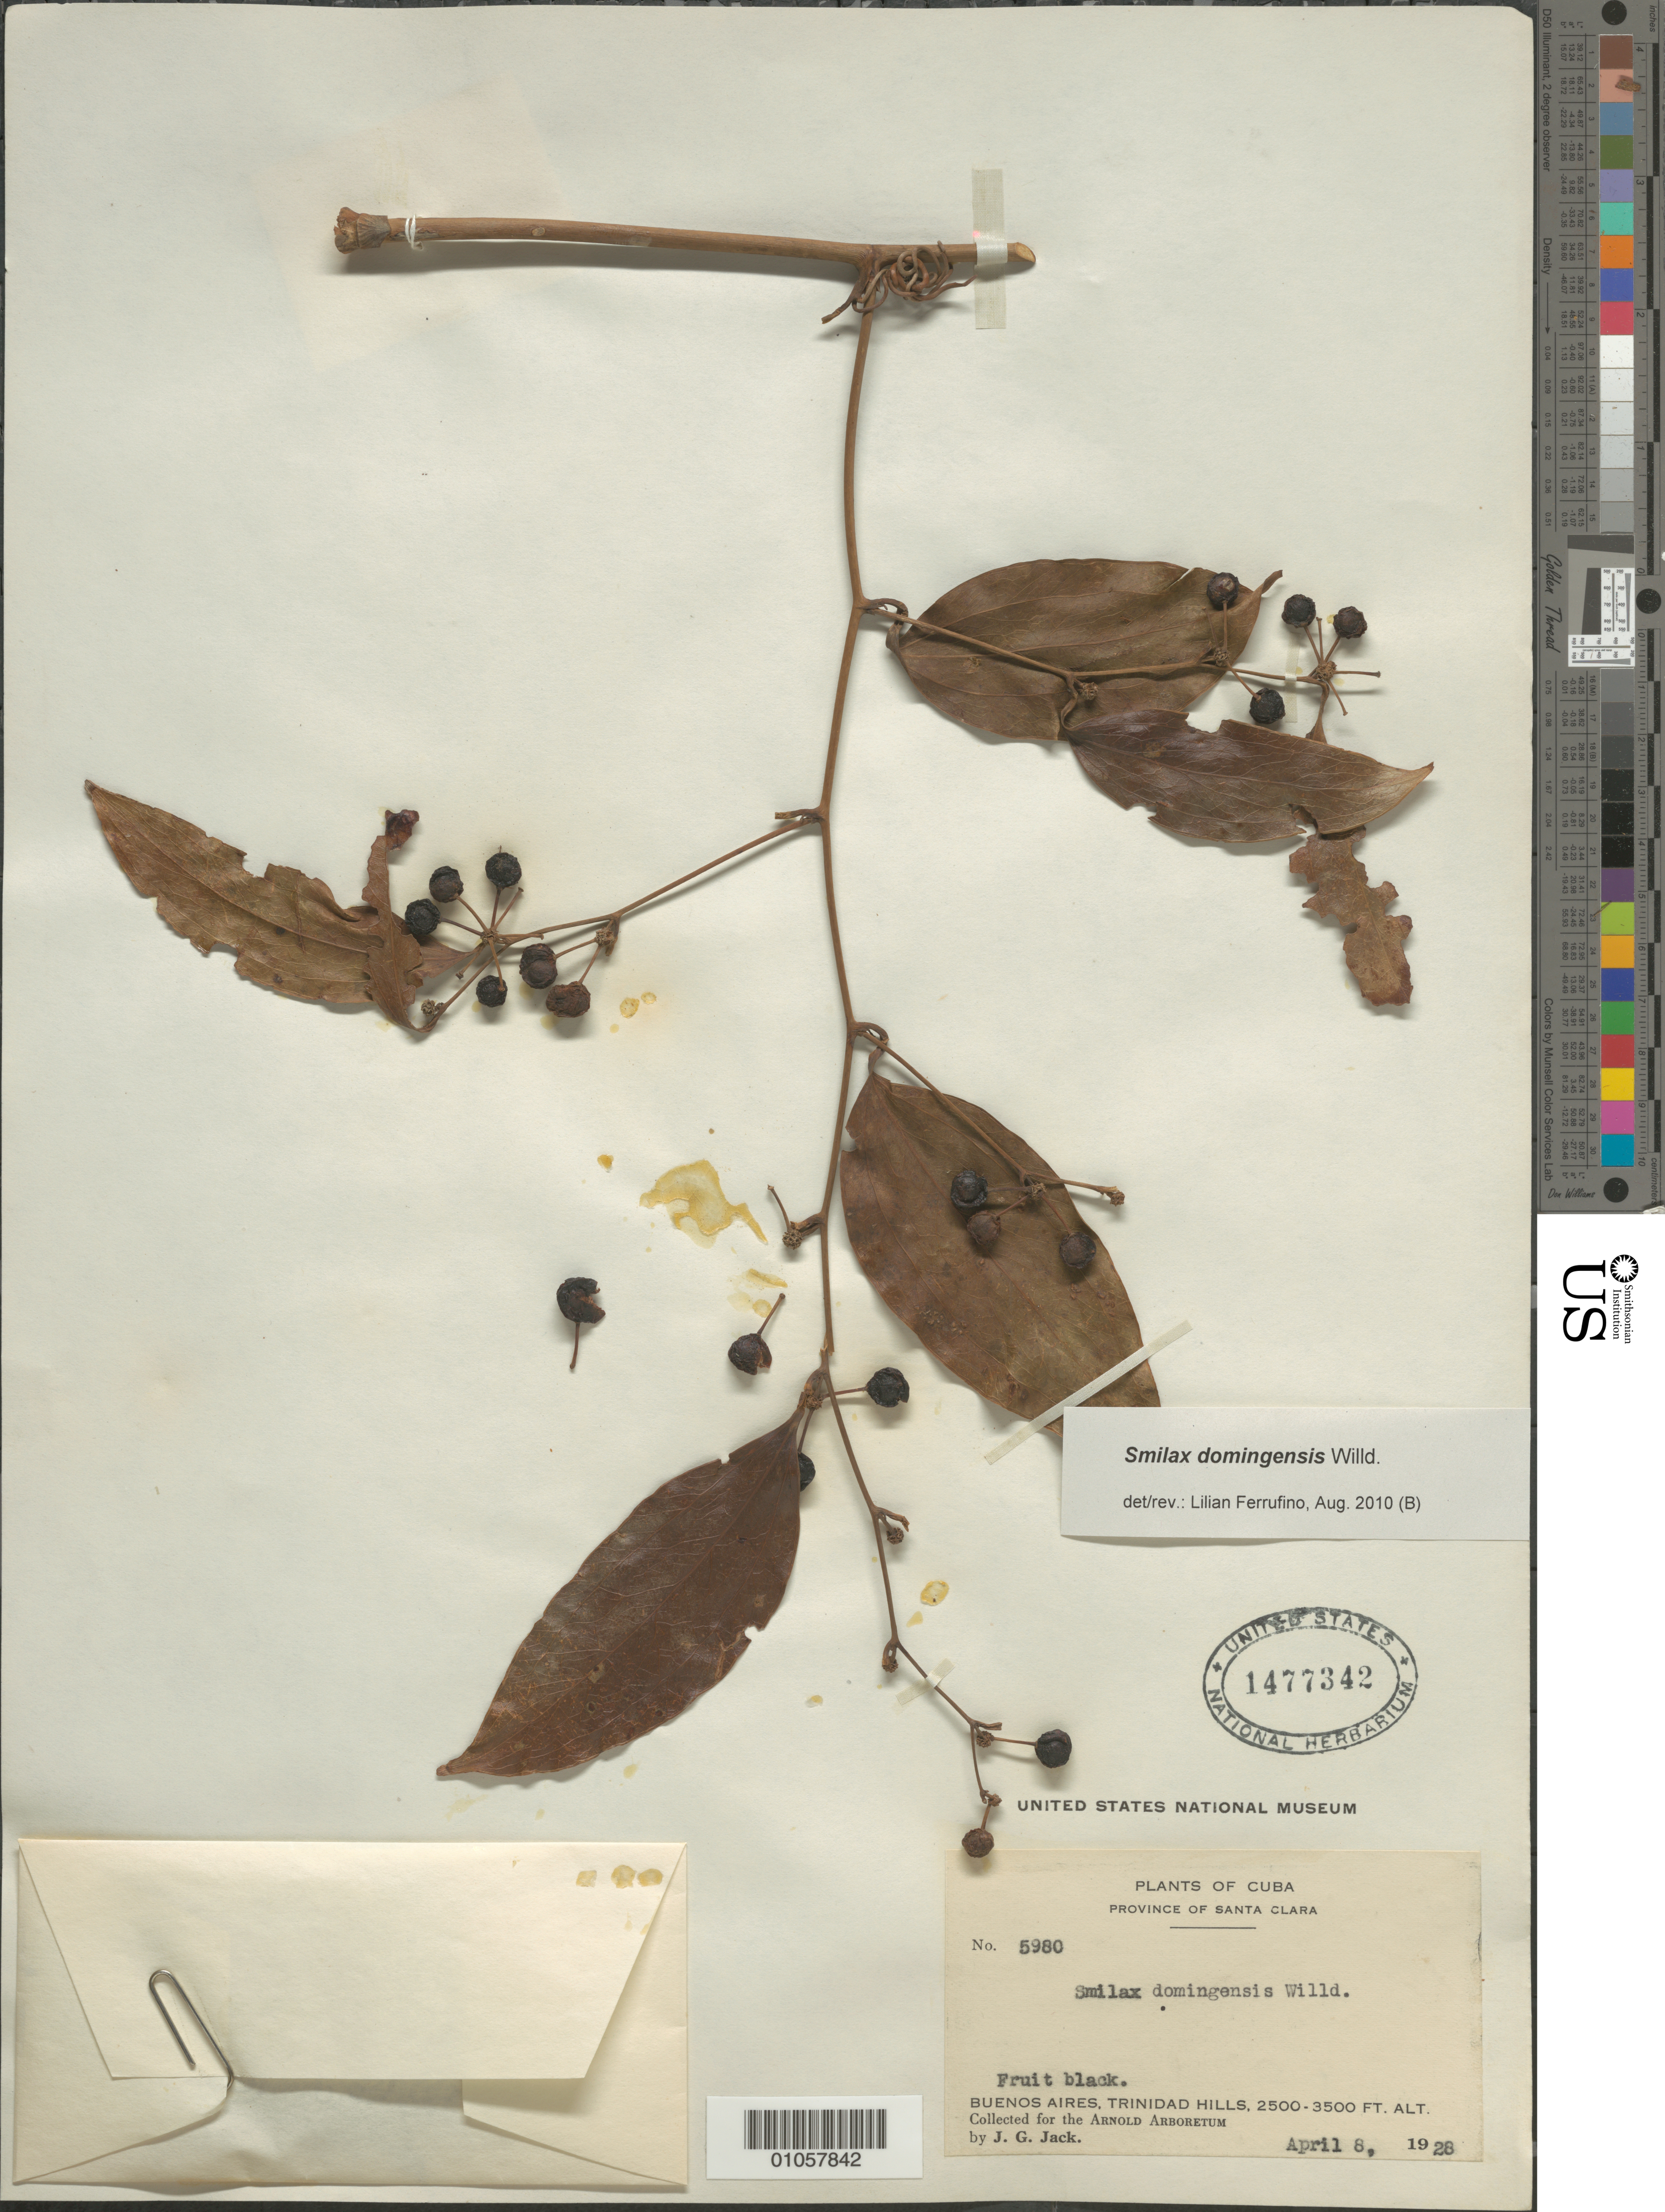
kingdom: Plantae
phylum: Tracheophyta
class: Liliopsida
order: Liliales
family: Smilacaceae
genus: Smilax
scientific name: Smilax domingensis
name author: Willd.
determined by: Ferrufino, L., (USJ), Herbario Universidad de Costa Rica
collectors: J. G. Jack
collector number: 5980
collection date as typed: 08 Apr 1926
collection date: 1926-04-08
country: Cuba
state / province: Santa Clara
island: Cuba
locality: Buenos Aires, Trinidad Hills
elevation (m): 762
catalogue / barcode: US 1477342